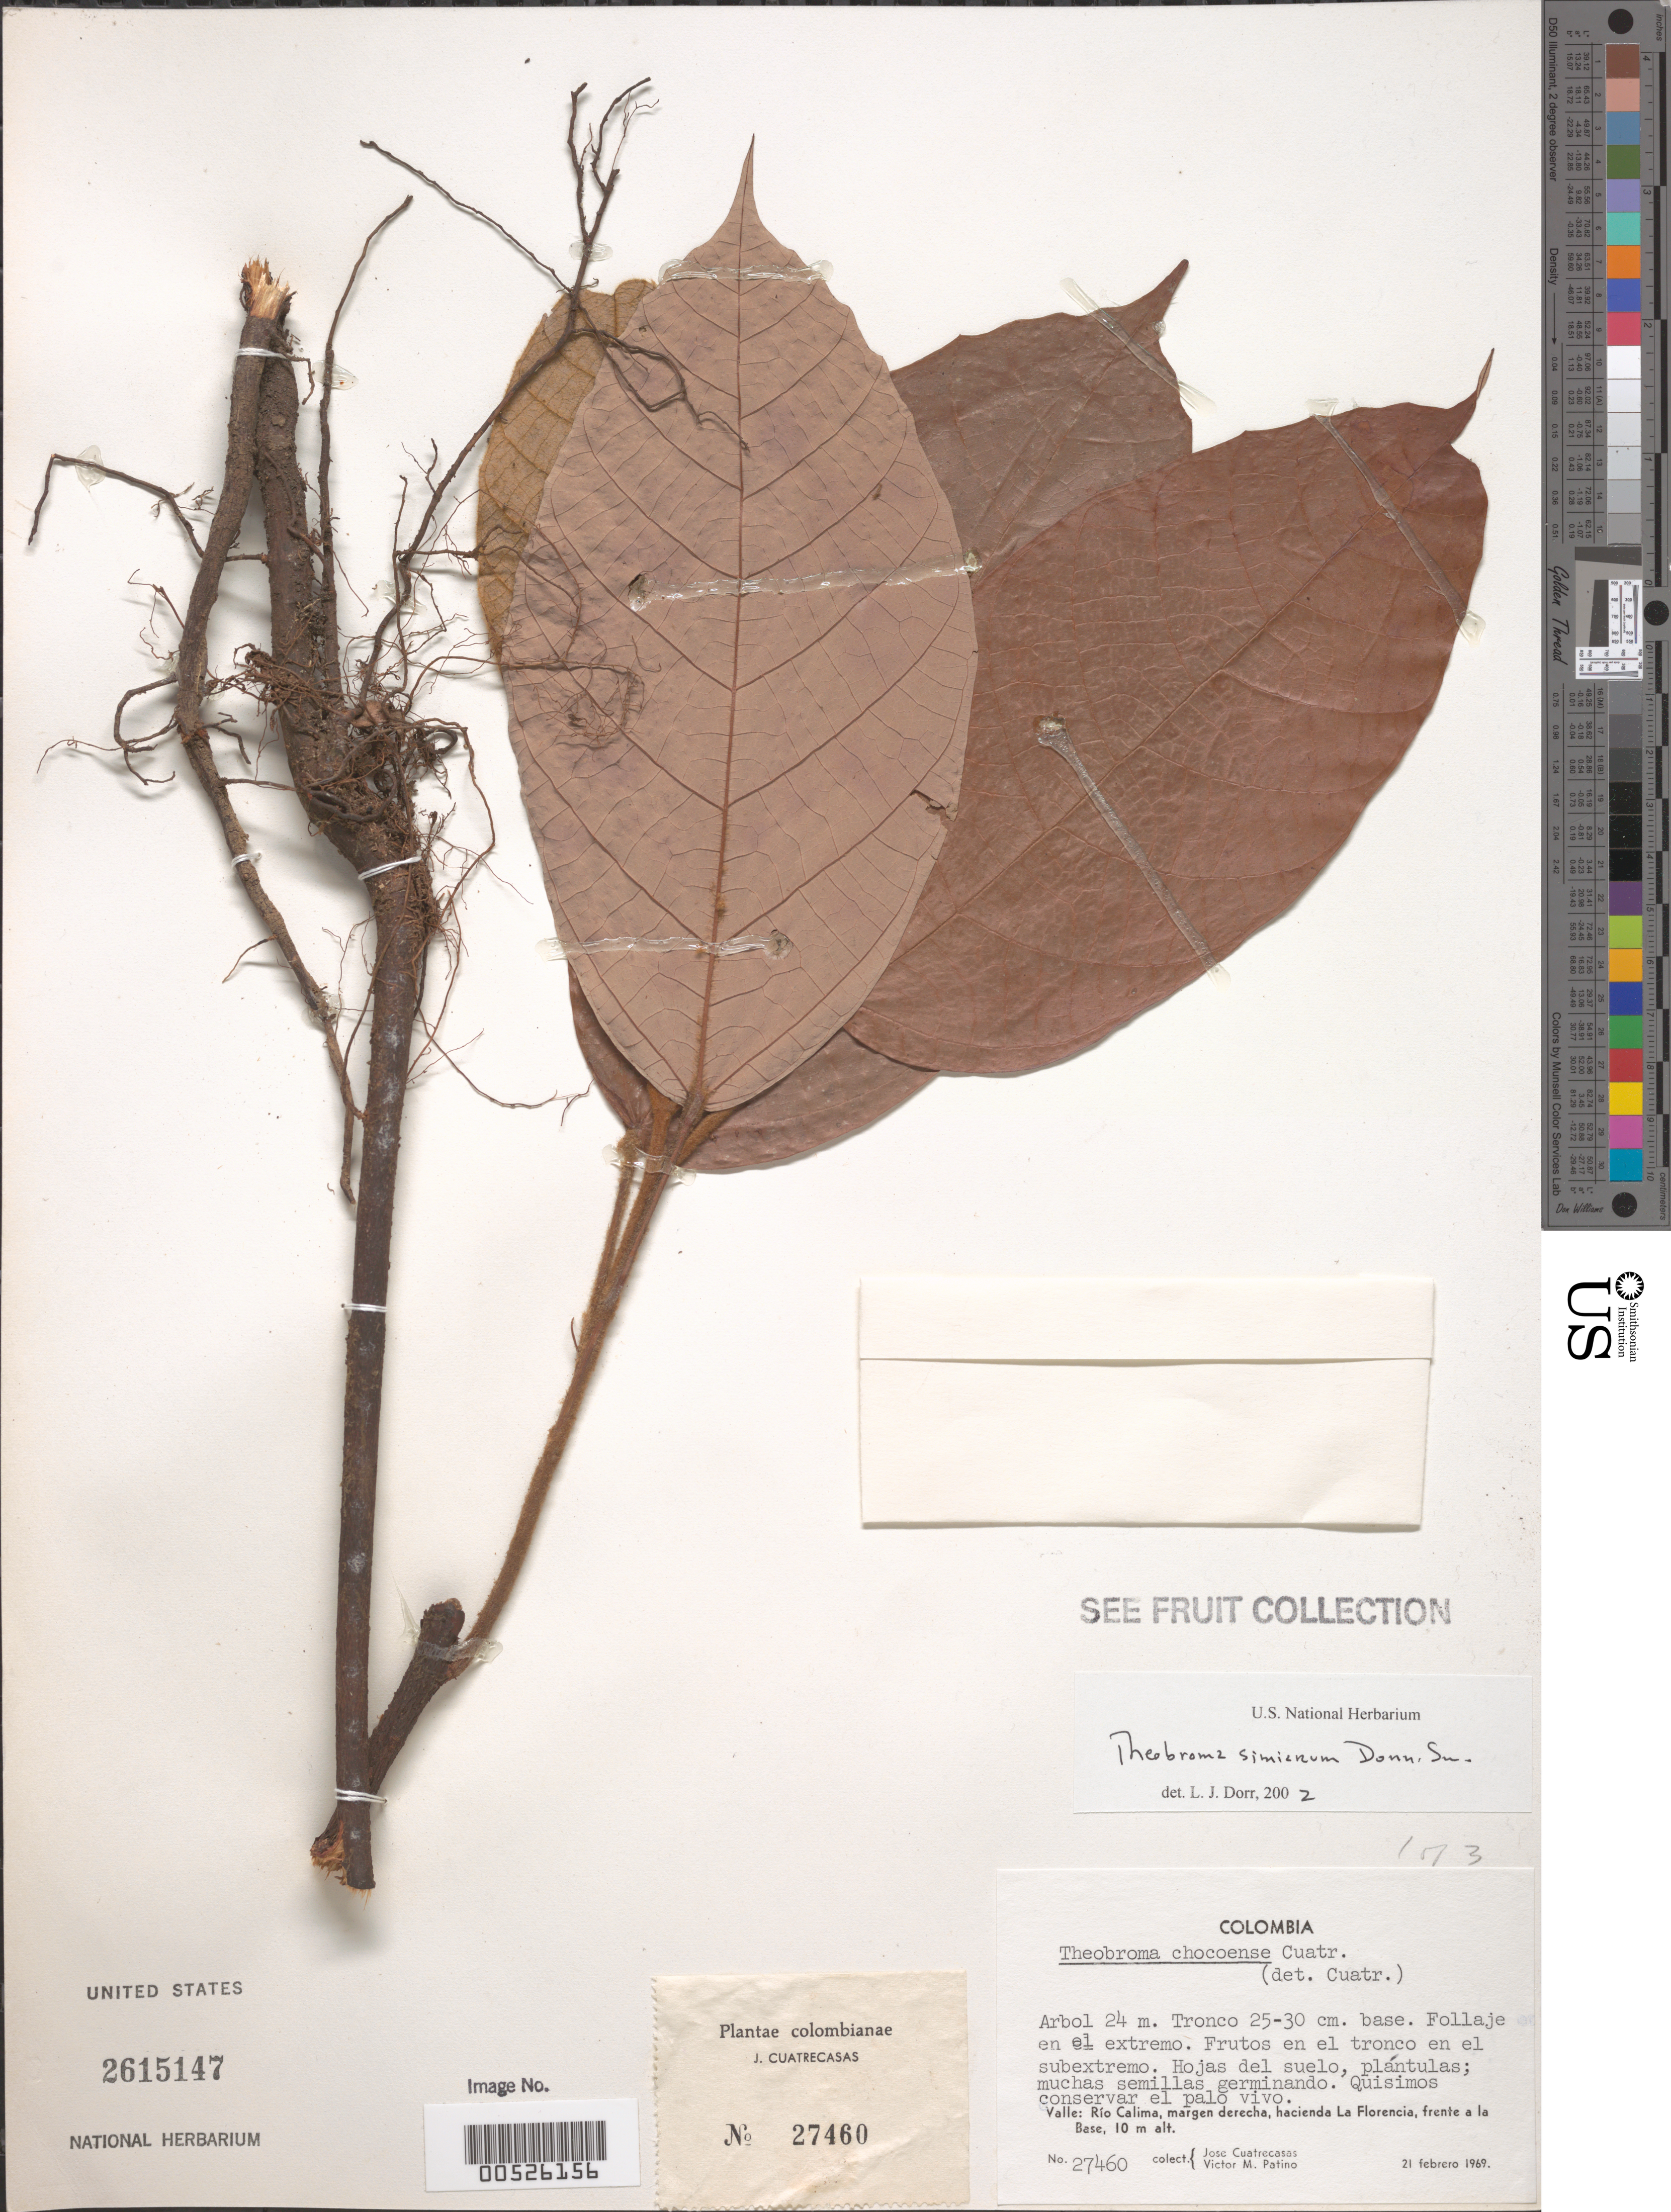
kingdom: Plantae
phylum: Tracheophyta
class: Magnoliopsida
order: Malvales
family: Malvaceae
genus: Theobroma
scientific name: Theobroma simiarum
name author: Donn. Sm.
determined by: Dorr, L. J., (BOT), Smithsonian Institution - National Museum of Natural History (UNITED STATES)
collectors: J. Cuatrecasas & V. Patino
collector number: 27460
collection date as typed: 21 Feb 1969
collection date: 1969-02-21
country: Colombia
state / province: Valle del Cauca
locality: Río Calima, Margen Derecha, Hacienda La Florencia, frente a la Base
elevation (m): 10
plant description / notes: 1 of 3 2 of 3: USNH 2615146; BC 00526157 3 of 3: USNH 2615145; BC 00526158; SEE FRUIT COLLECTION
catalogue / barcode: US 2615147